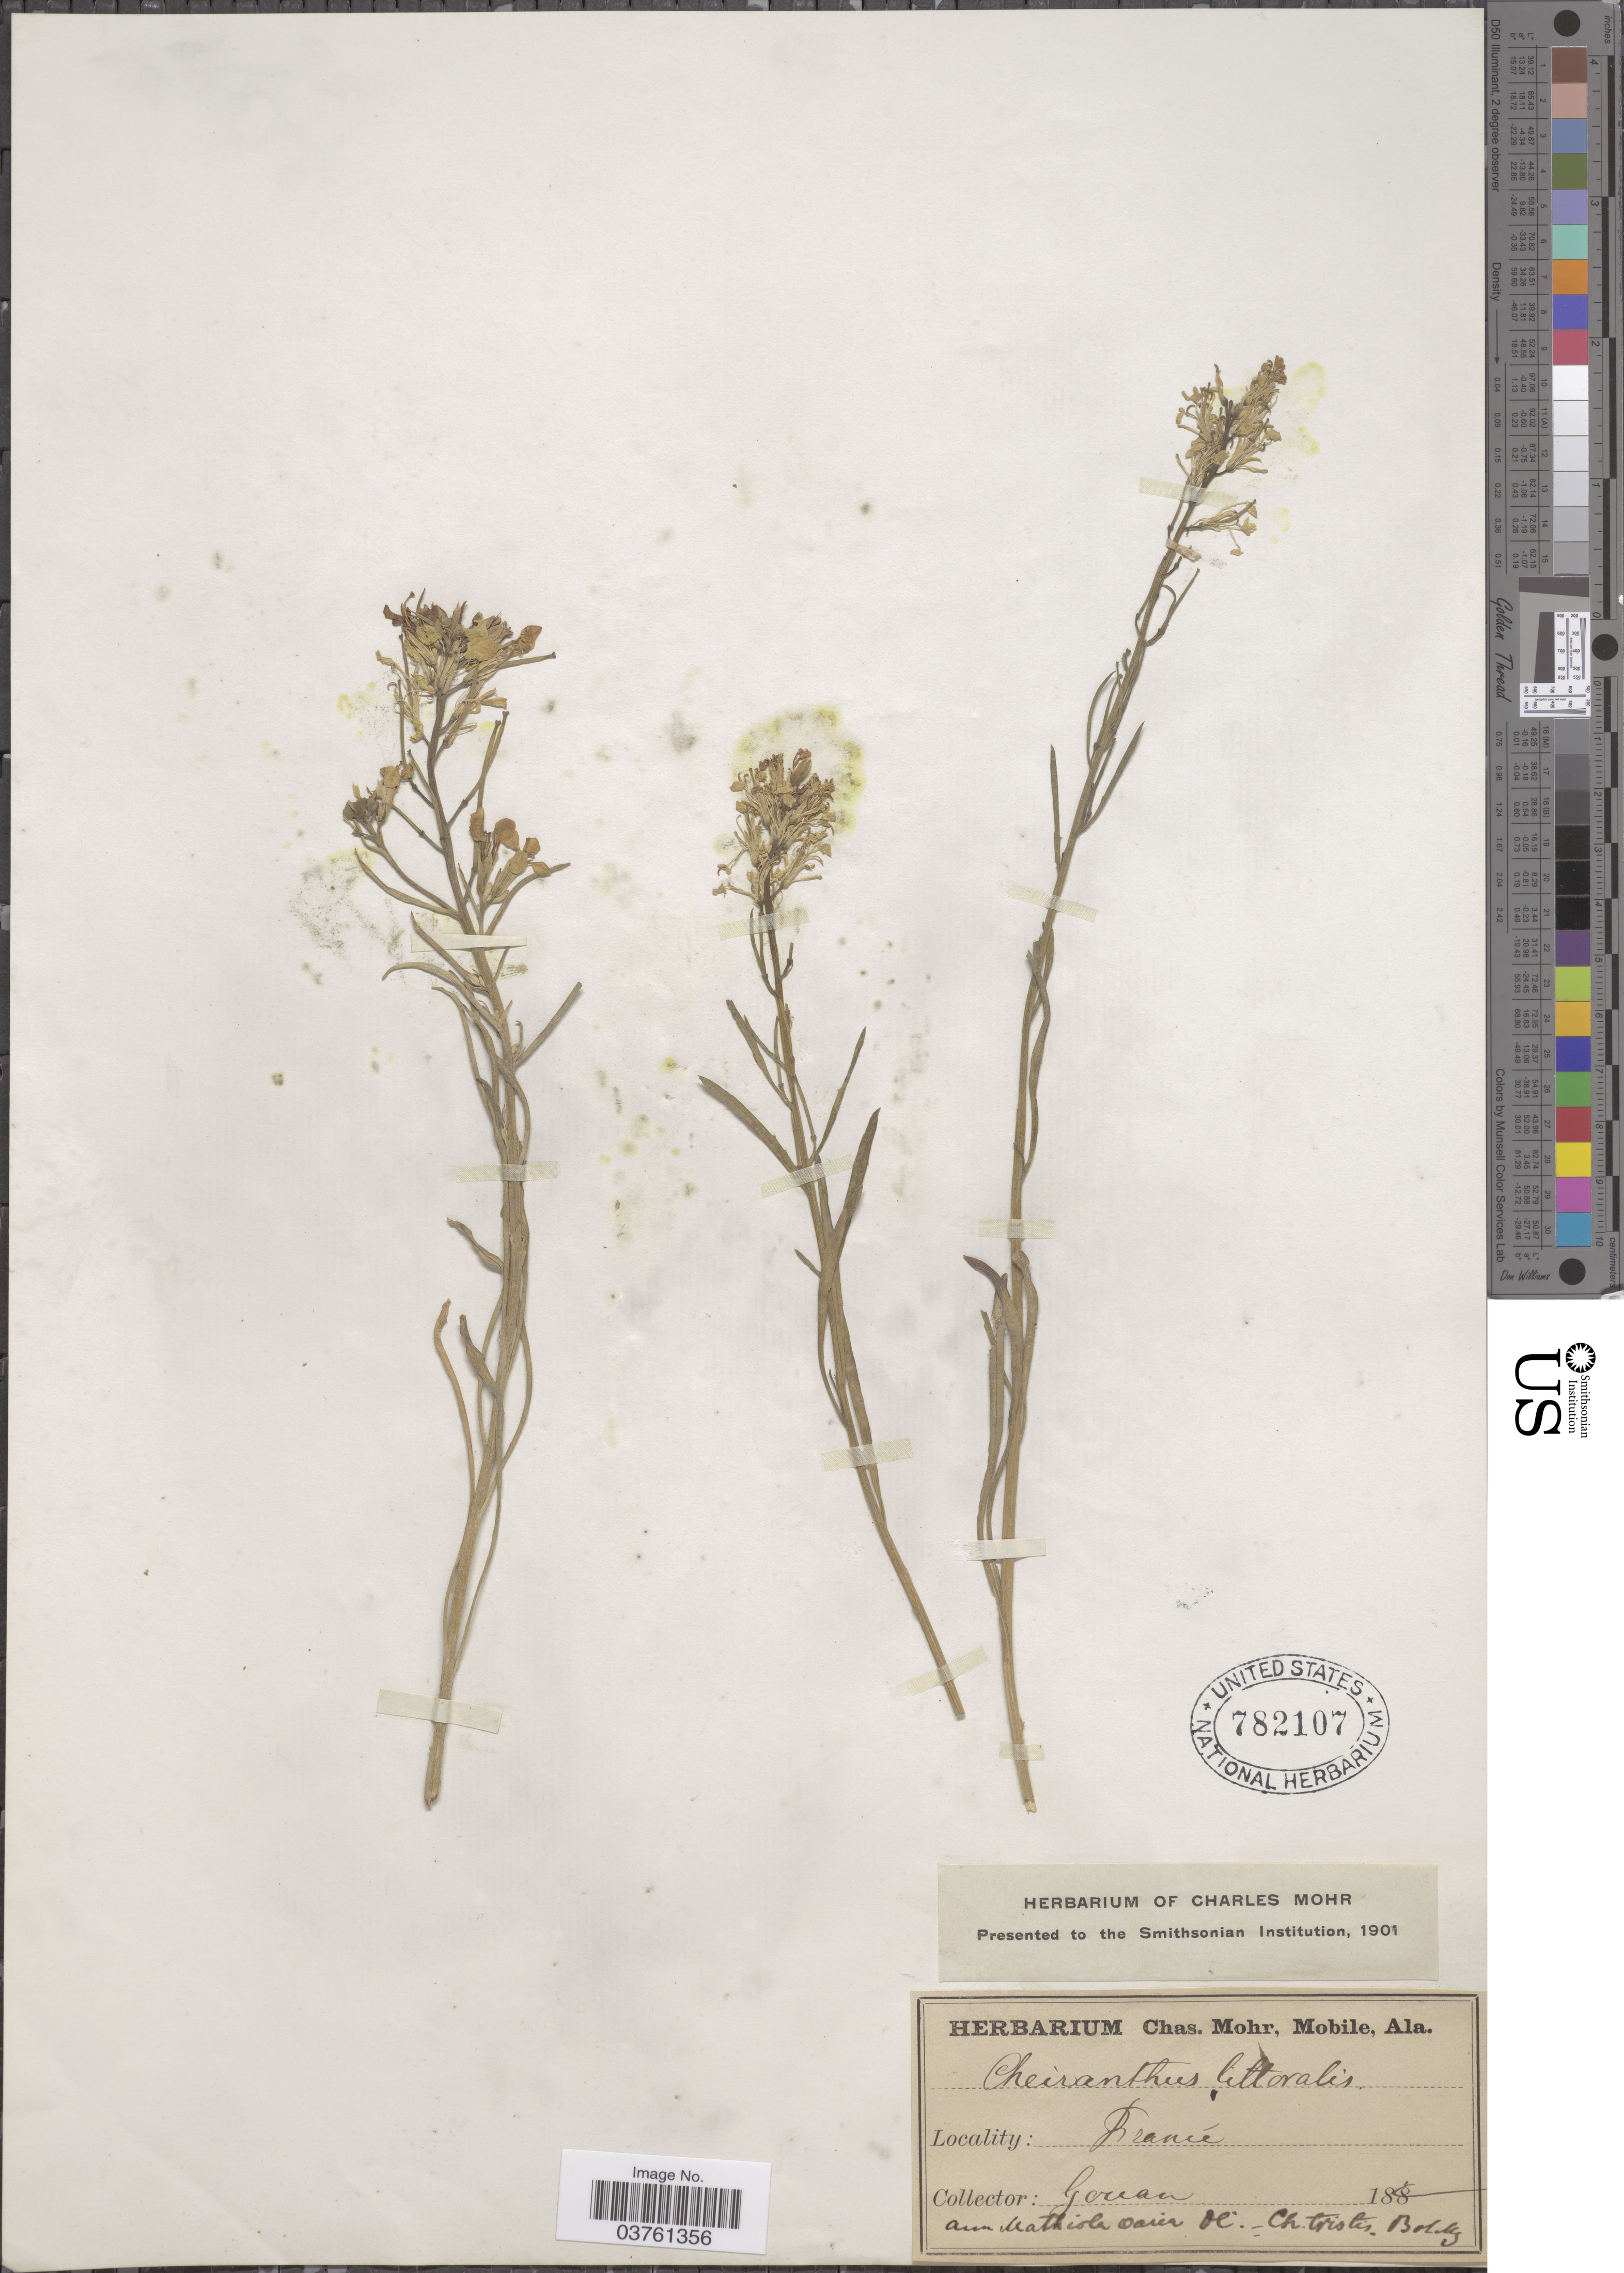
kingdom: Plantae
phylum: Tracheophyta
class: Magnoliopsida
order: Brassicales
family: Brassicaceae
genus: Cheiranthus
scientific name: Cheiranthus littoreus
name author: L.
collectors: -. Gouan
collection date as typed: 188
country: France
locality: Aun Mathiola Oaier DC. - Ch. triolis. Bollez. [interpreted]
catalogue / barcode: US 782107